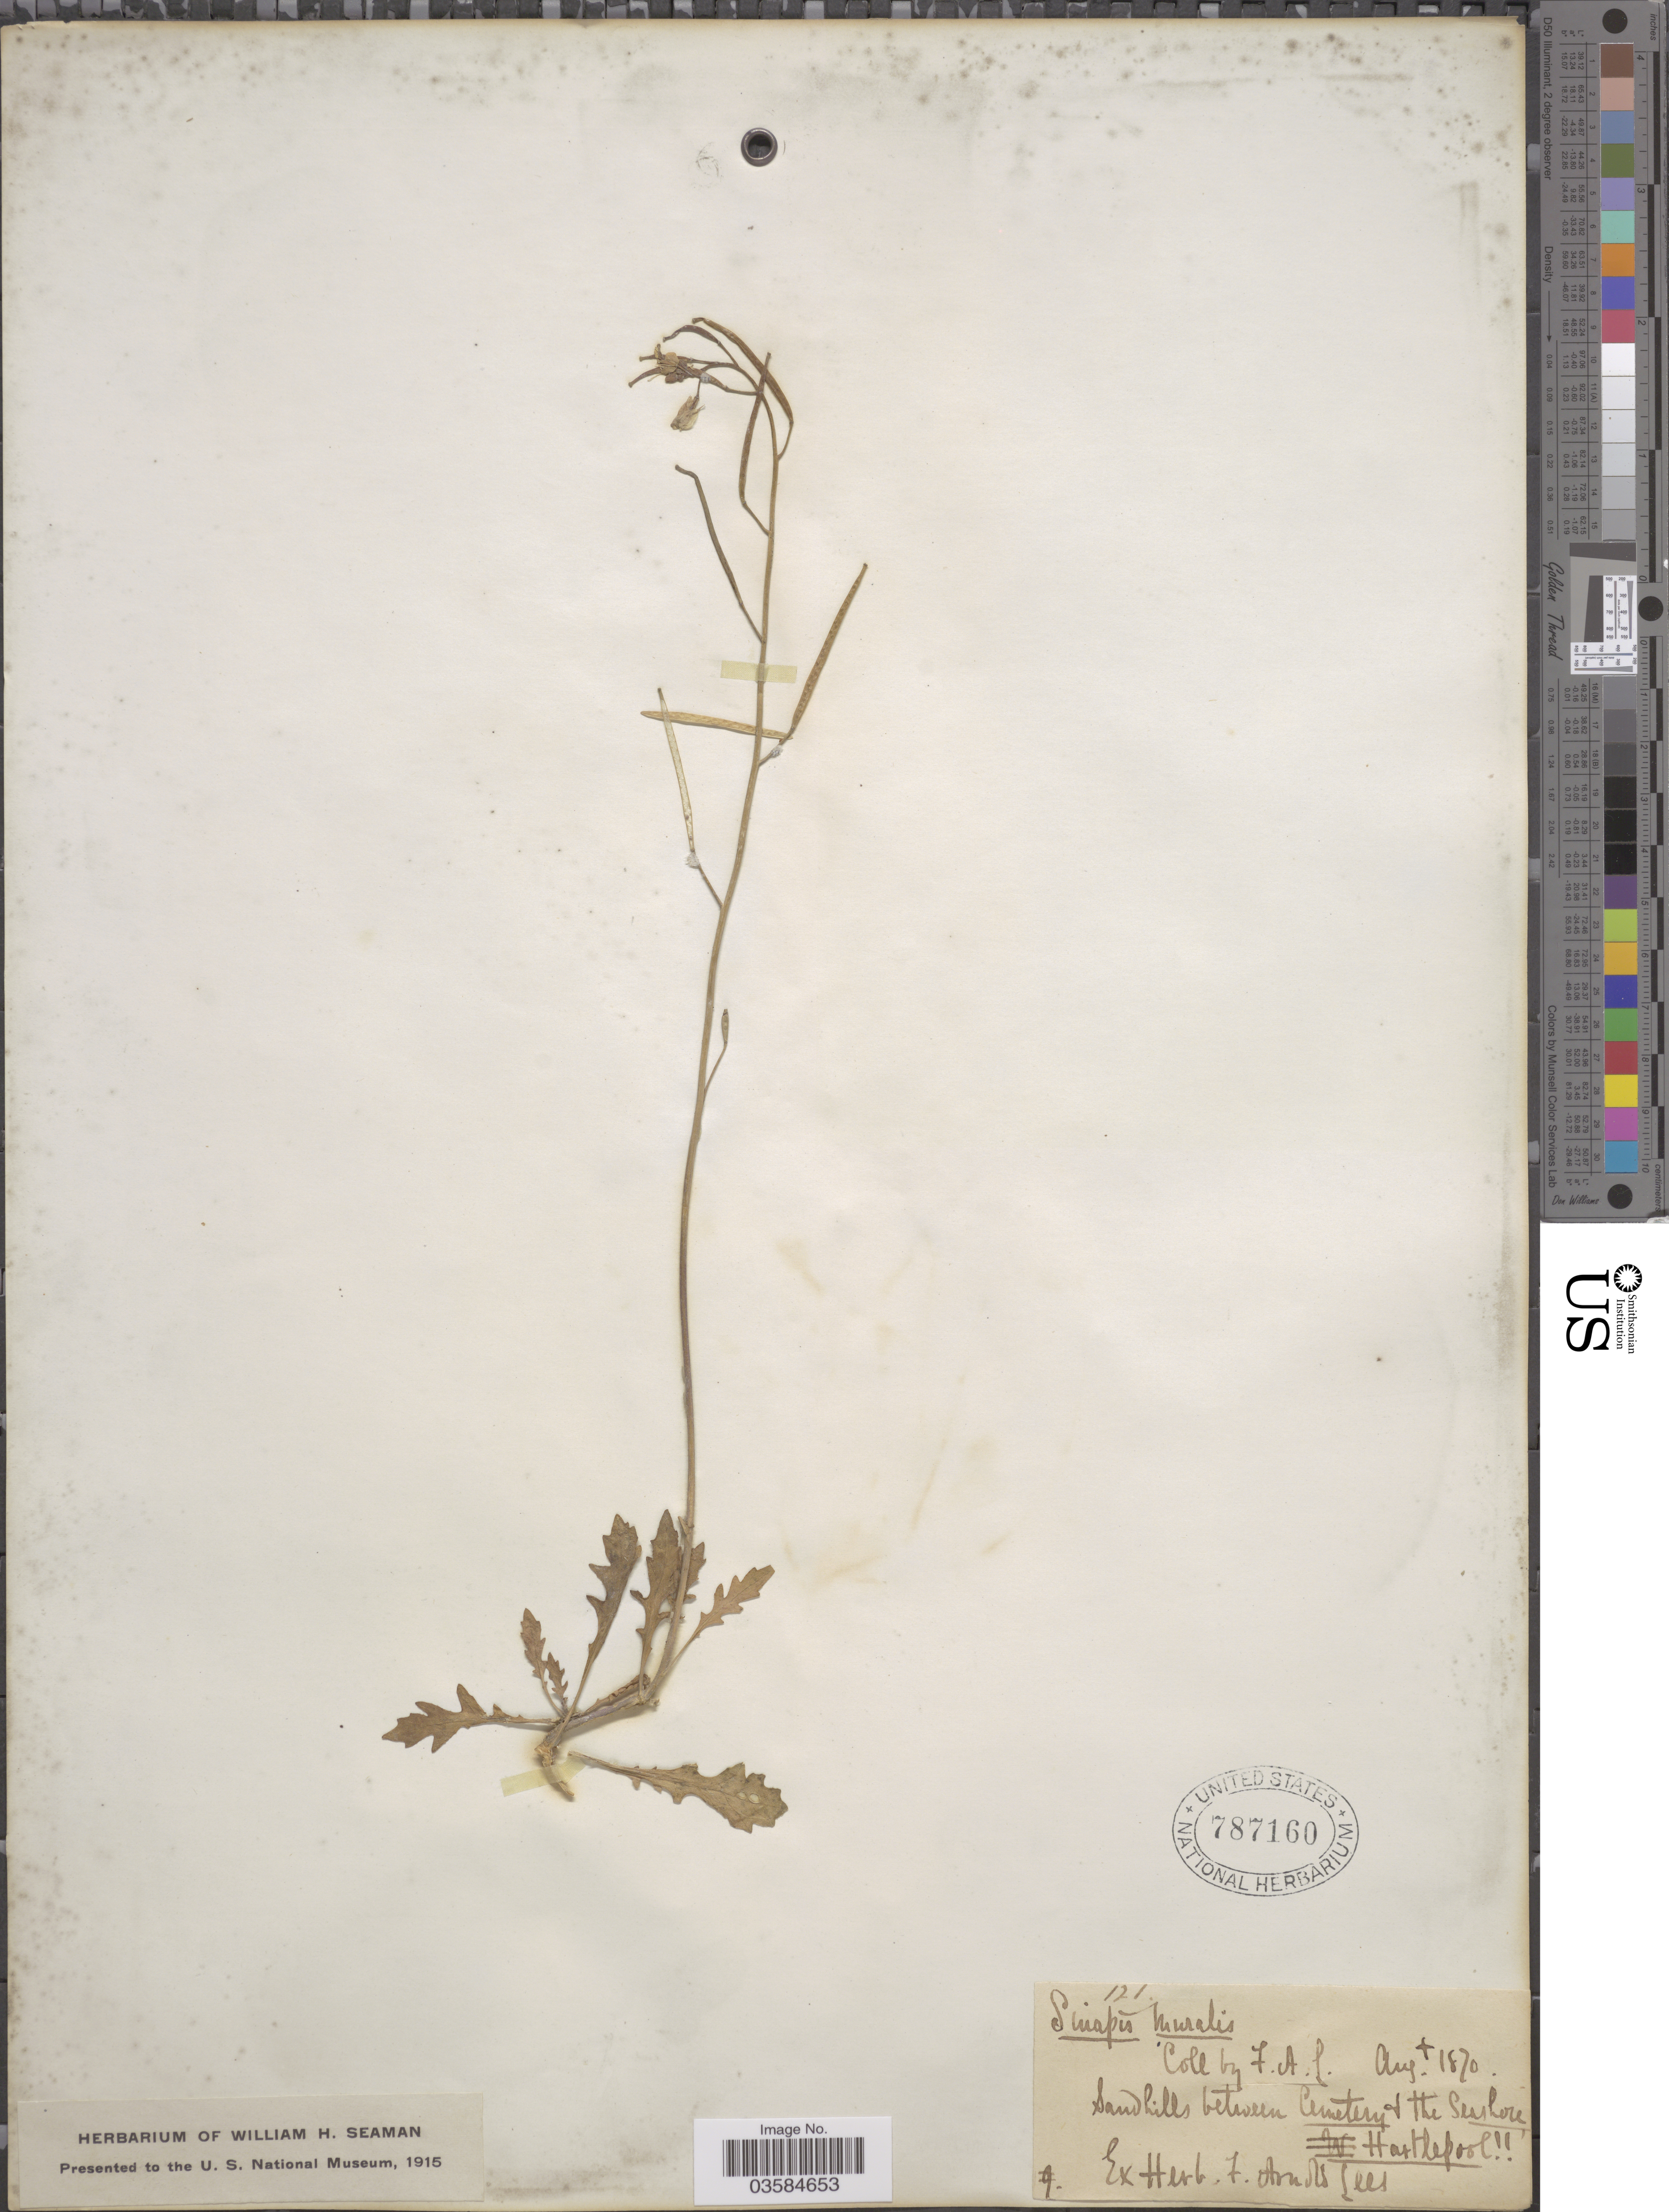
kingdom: Plantae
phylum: Tracheophyta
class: Magnoliopsida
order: Brassicales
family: Brassicaceae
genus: Diplotaxis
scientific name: Diplotaxis muralis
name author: (L.) DC.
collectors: F. Lees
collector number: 121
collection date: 1870-08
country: United Kingdom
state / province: England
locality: Sandhills between Cemetery at the Seashore, Hartlepool.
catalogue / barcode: US 787160